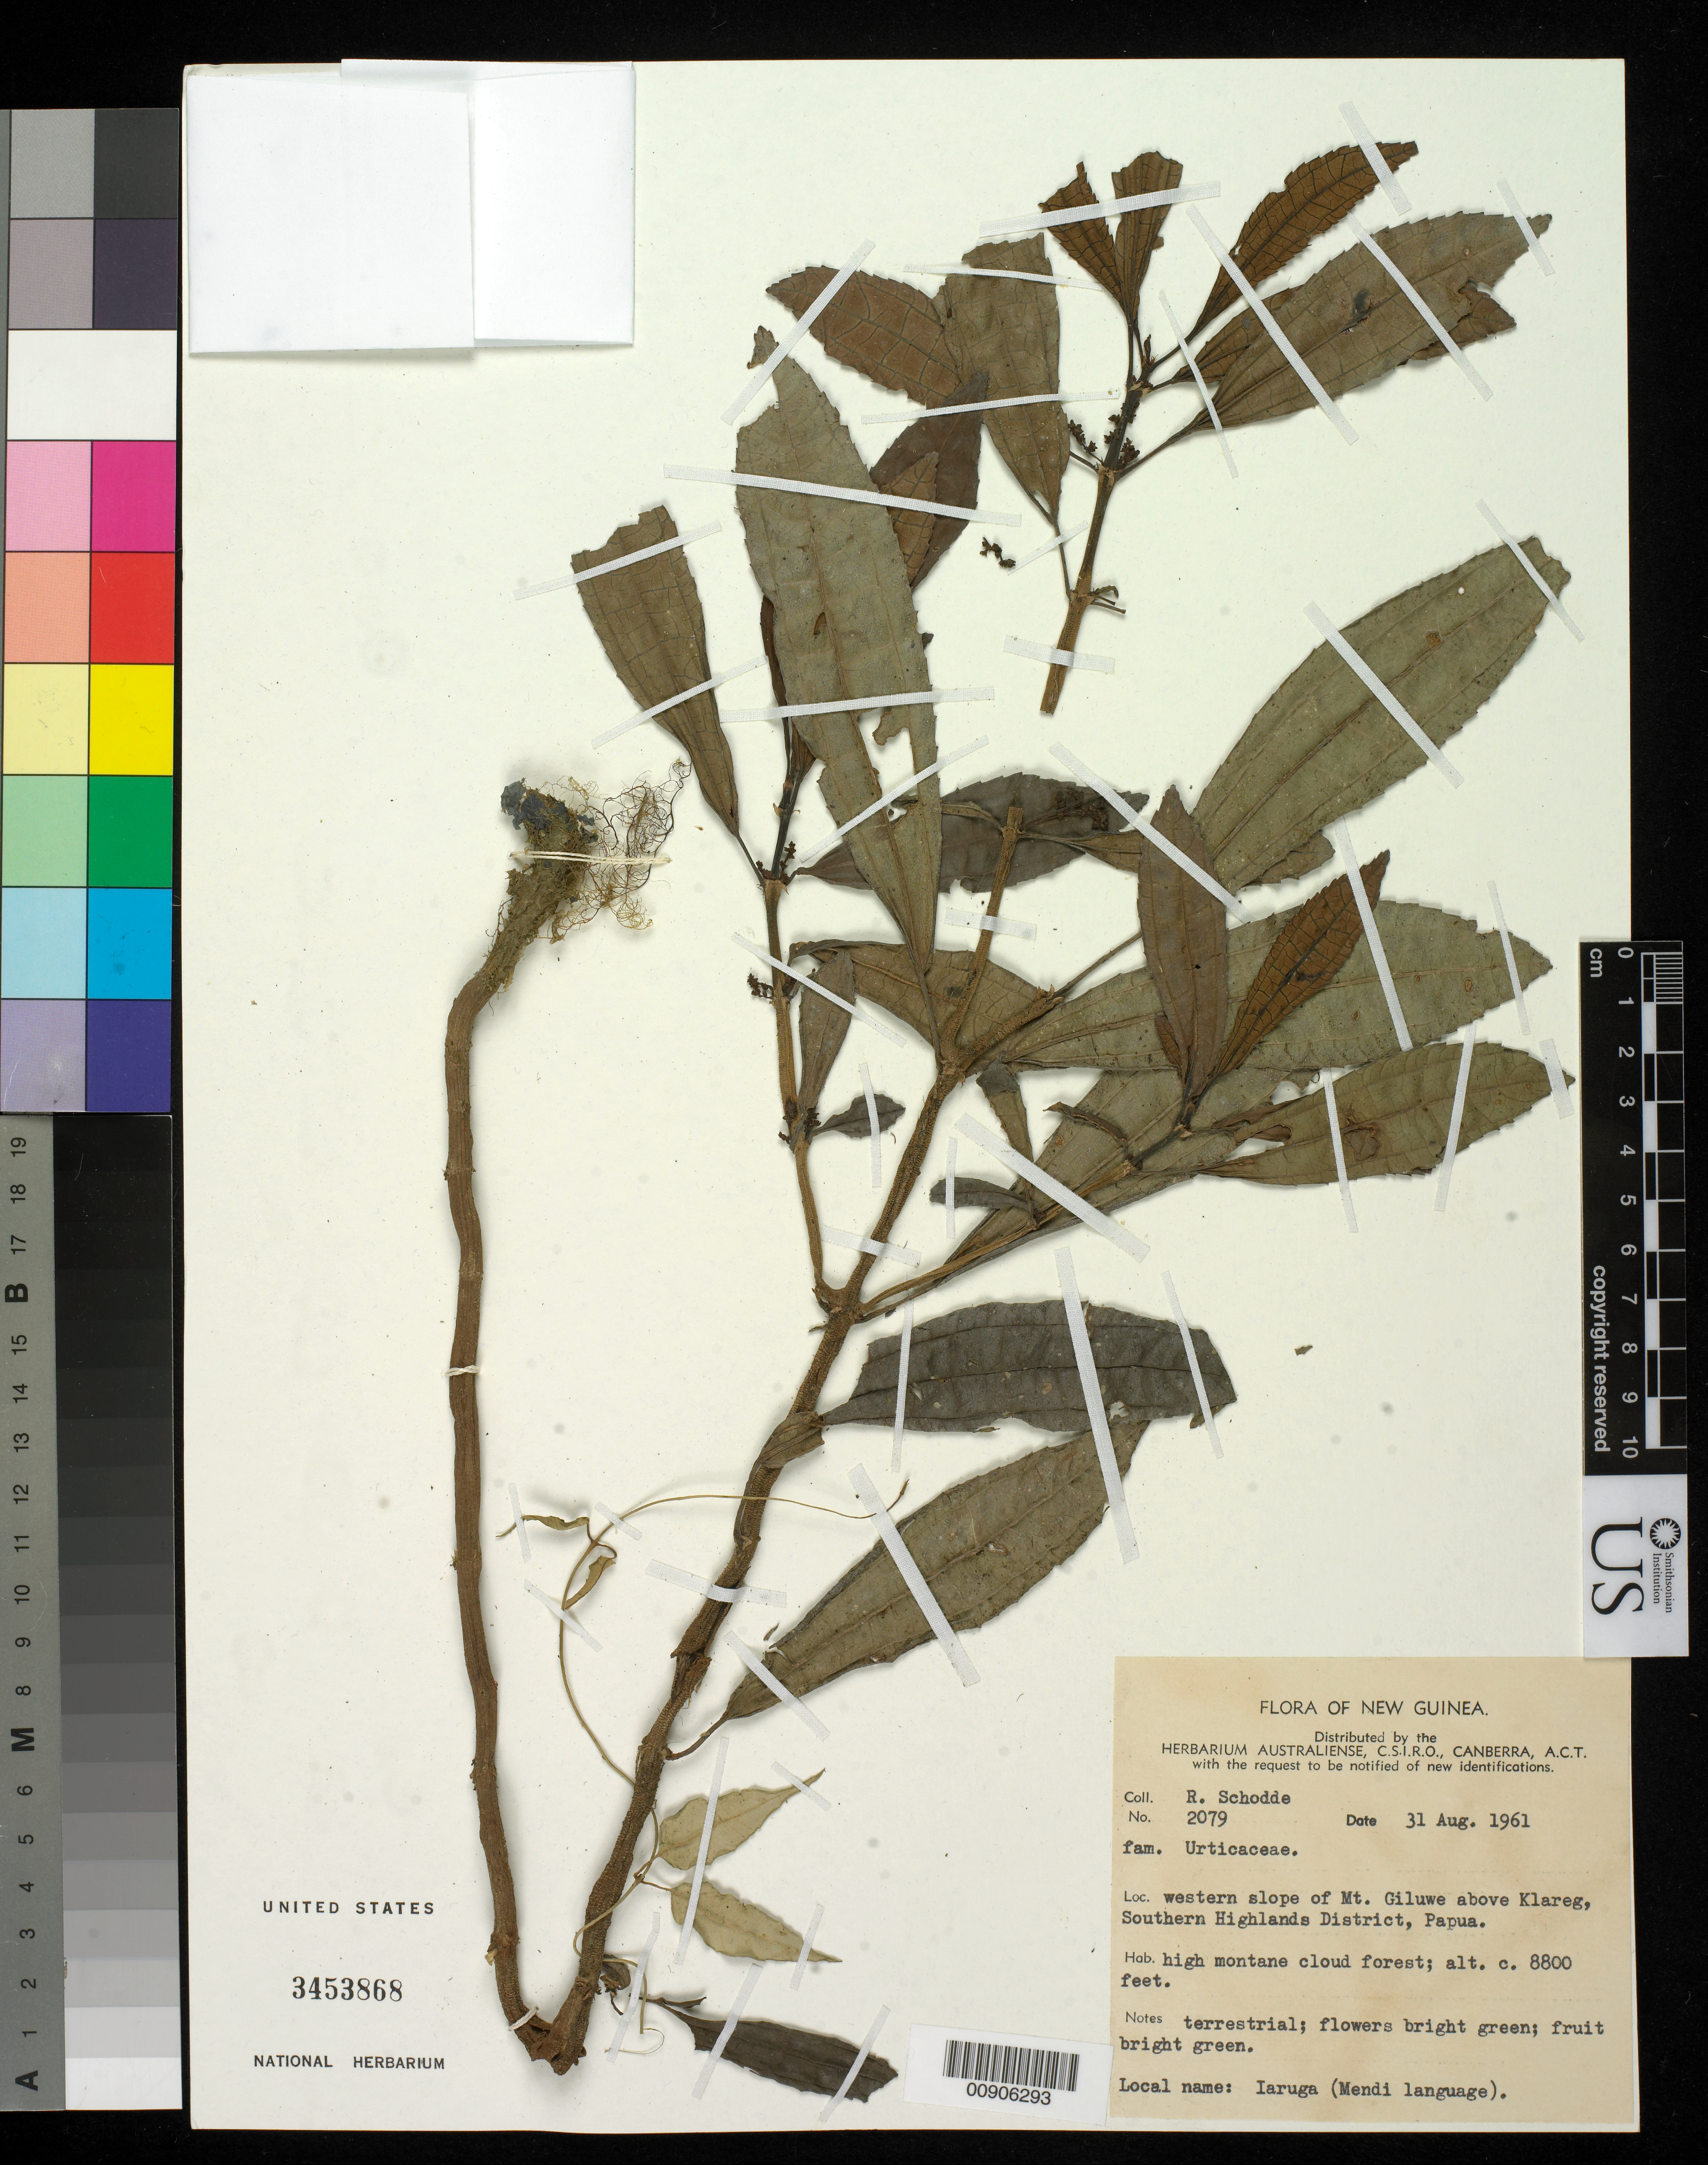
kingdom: Plantae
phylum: Tracheophyta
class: Magnoliopsida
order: Rosales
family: Urticaceae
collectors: R. Schodde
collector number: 2079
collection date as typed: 31 Aug 1961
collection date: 1961-08-31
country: Papua New Guinea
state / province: Southern Highlands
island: New Guinea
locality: Western slope of Mt. Giluwe, above Klareg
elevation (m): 2682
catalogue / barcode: US 3453868